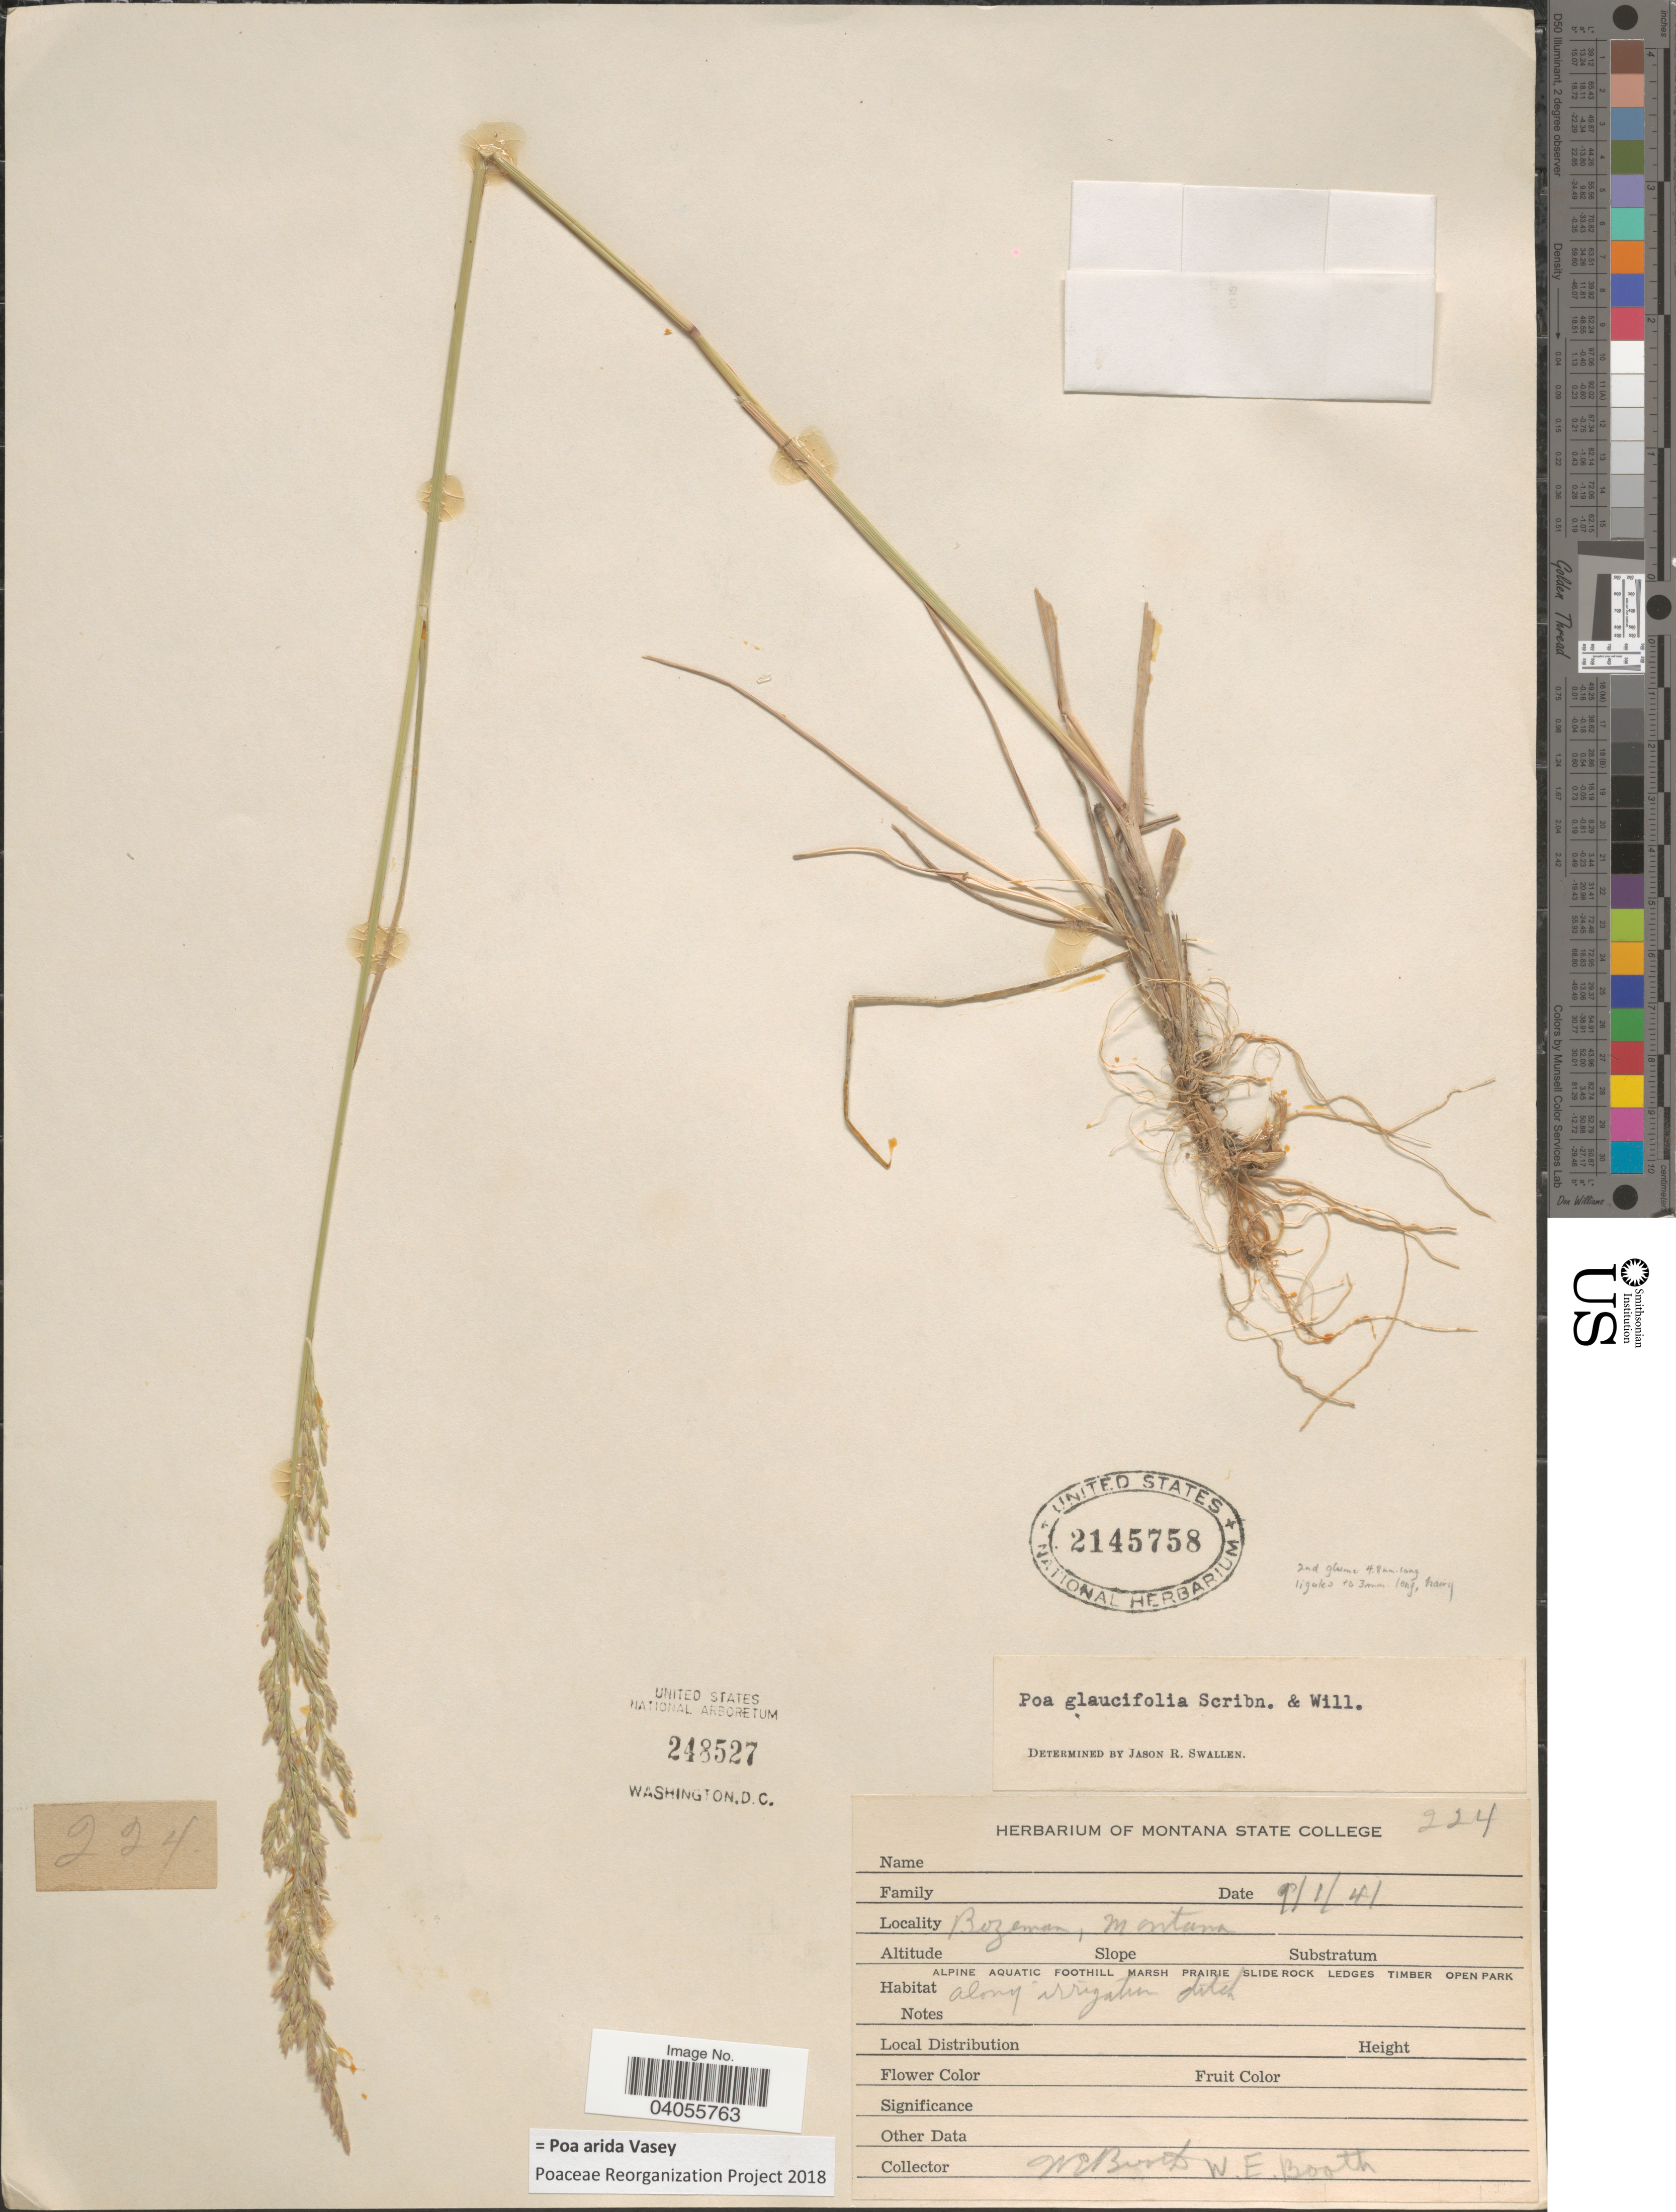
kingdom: Plantae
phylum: Tracheophyta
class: Liliopsida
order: Poales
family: Poaceae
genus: Poa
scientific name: Poa arida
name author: Vasey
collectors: W. Booth & W. Booth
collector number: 224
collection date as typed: Transcribed d/m/y: 1/9/41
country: United States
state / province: Montana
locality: Bozeman.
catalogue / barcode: US 2145758